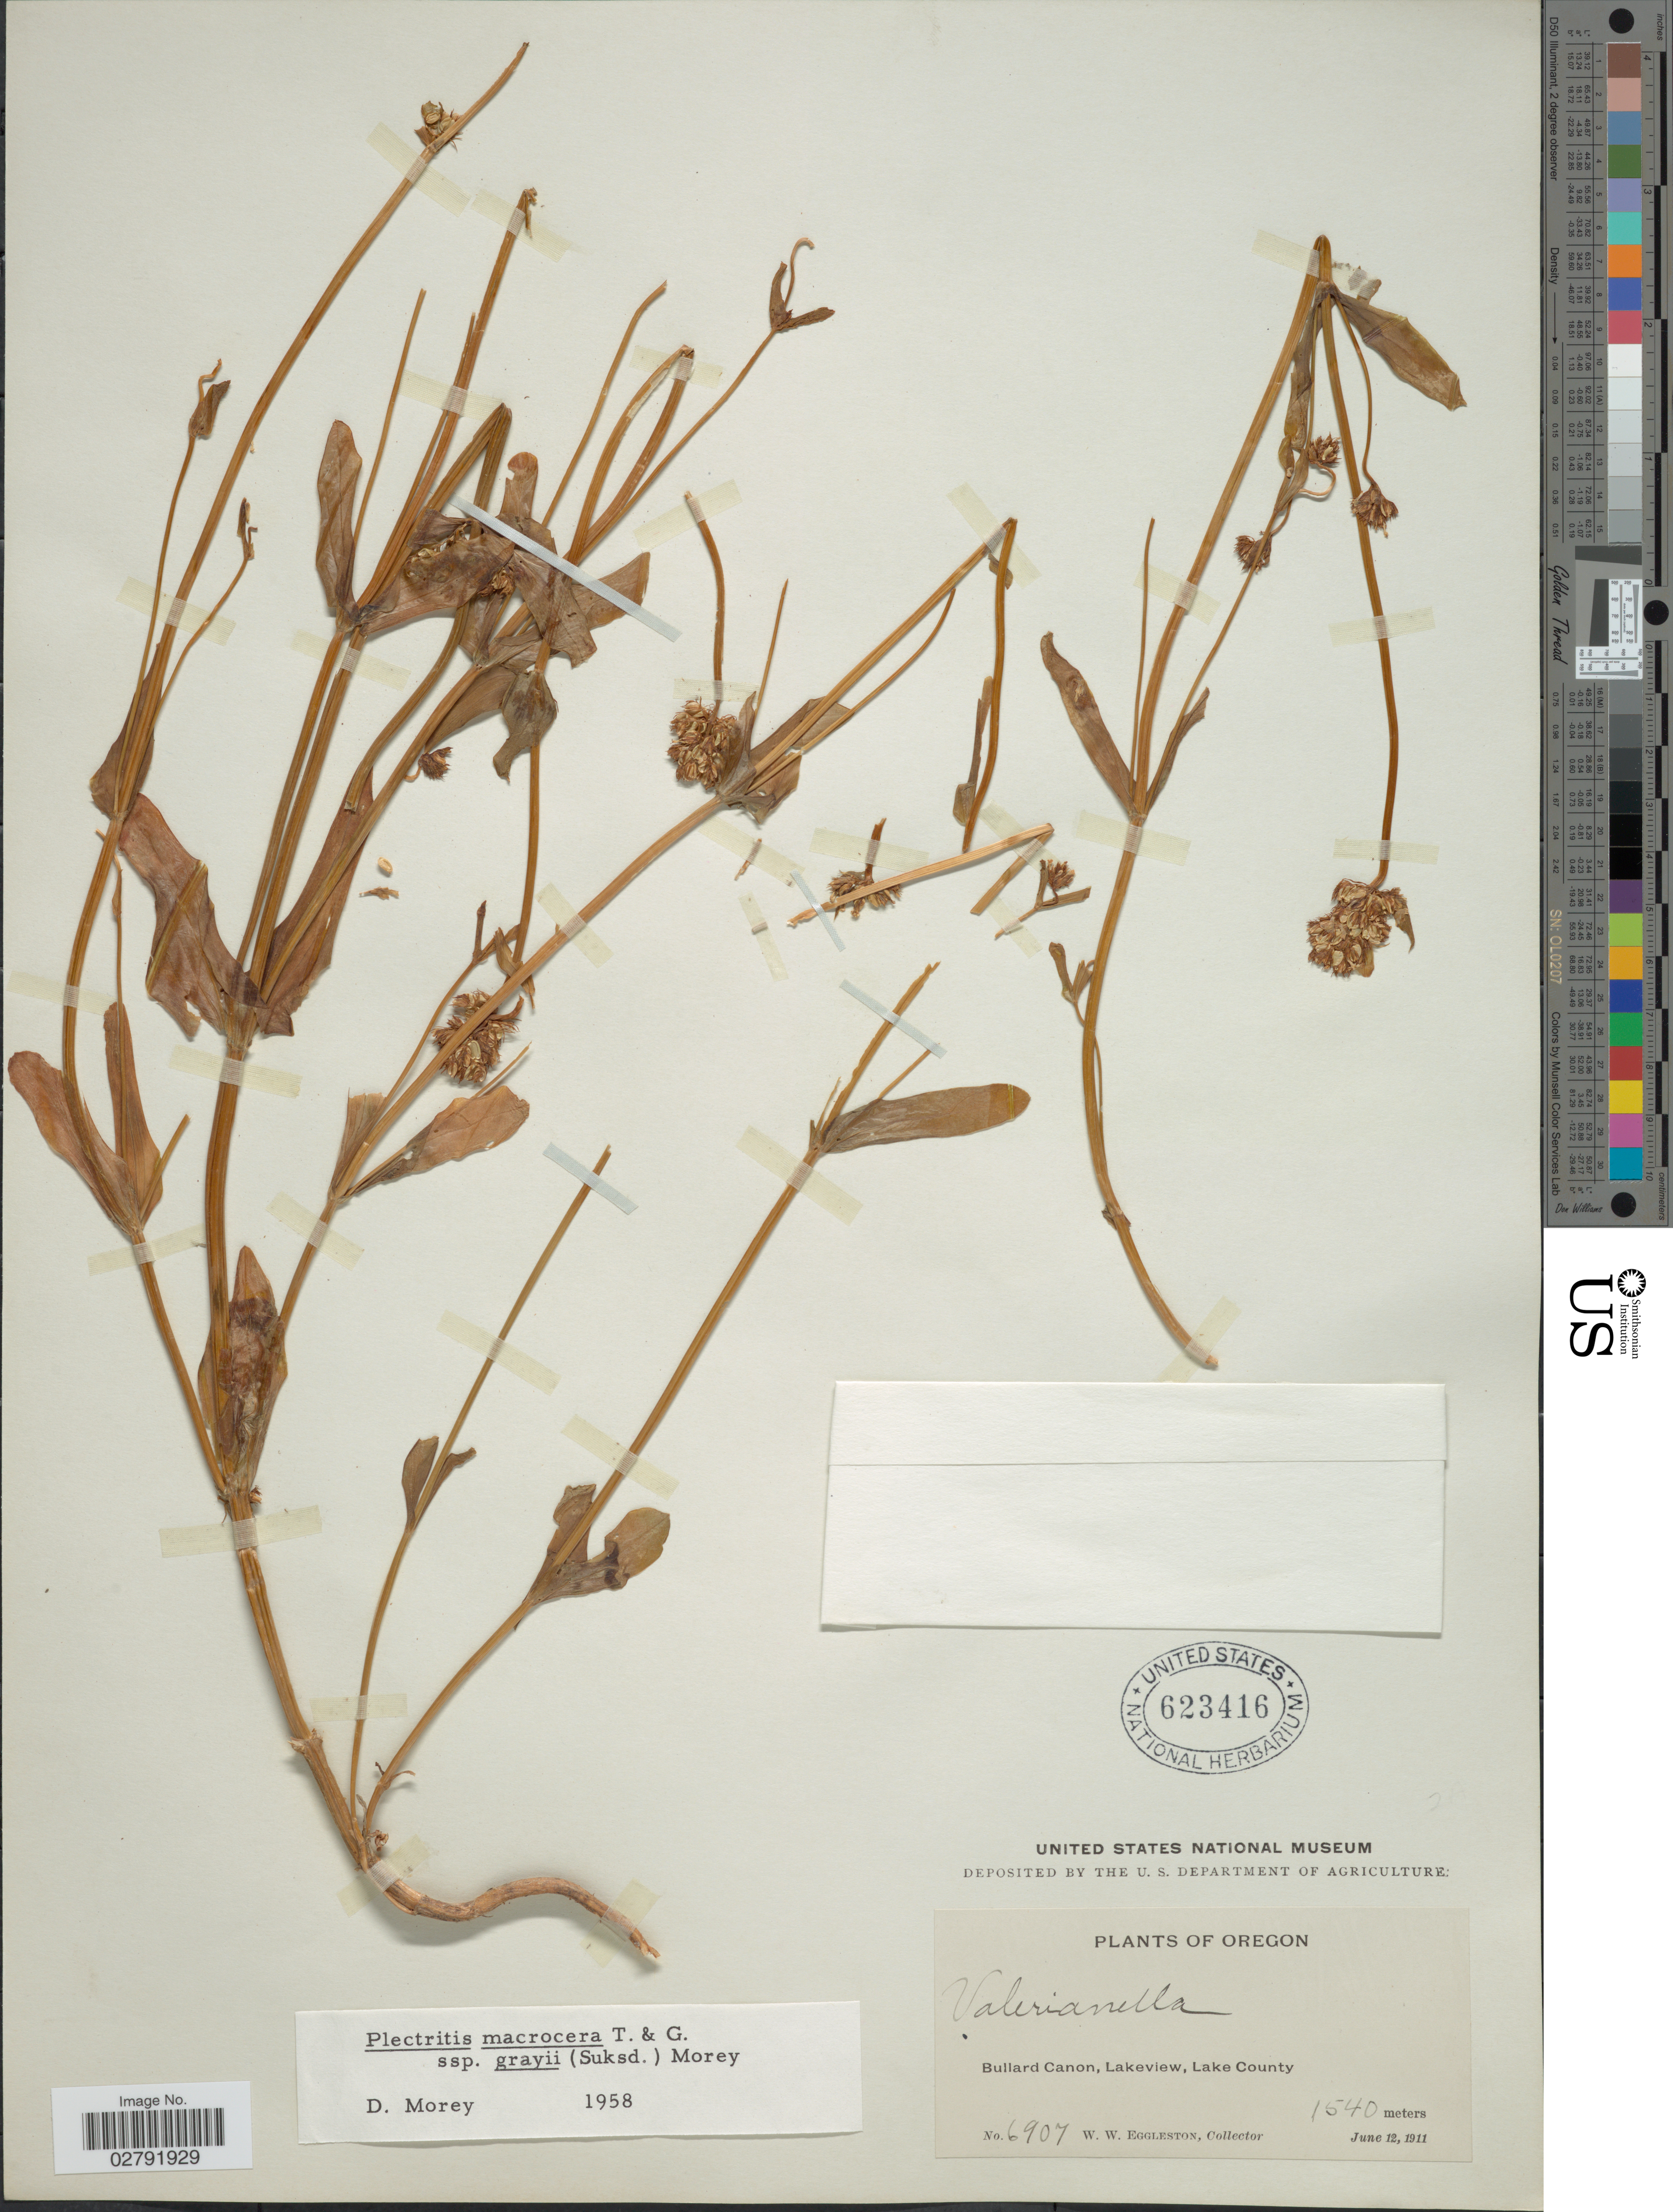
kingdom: Plantae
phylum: Tracheophyta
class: Magnoliopsida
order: Dipsacales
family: Caprifoliaceae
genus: Plectritis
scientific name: Plectritis macrocera subsp. grayi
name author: (Suksd.) Morey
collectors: W. W. Eggleston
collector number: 6907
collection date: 1911-06-12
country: United States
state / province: Oregon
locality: Bullard Canon, Lakeview, Lake County.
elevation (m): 1540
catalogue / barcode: US 623416